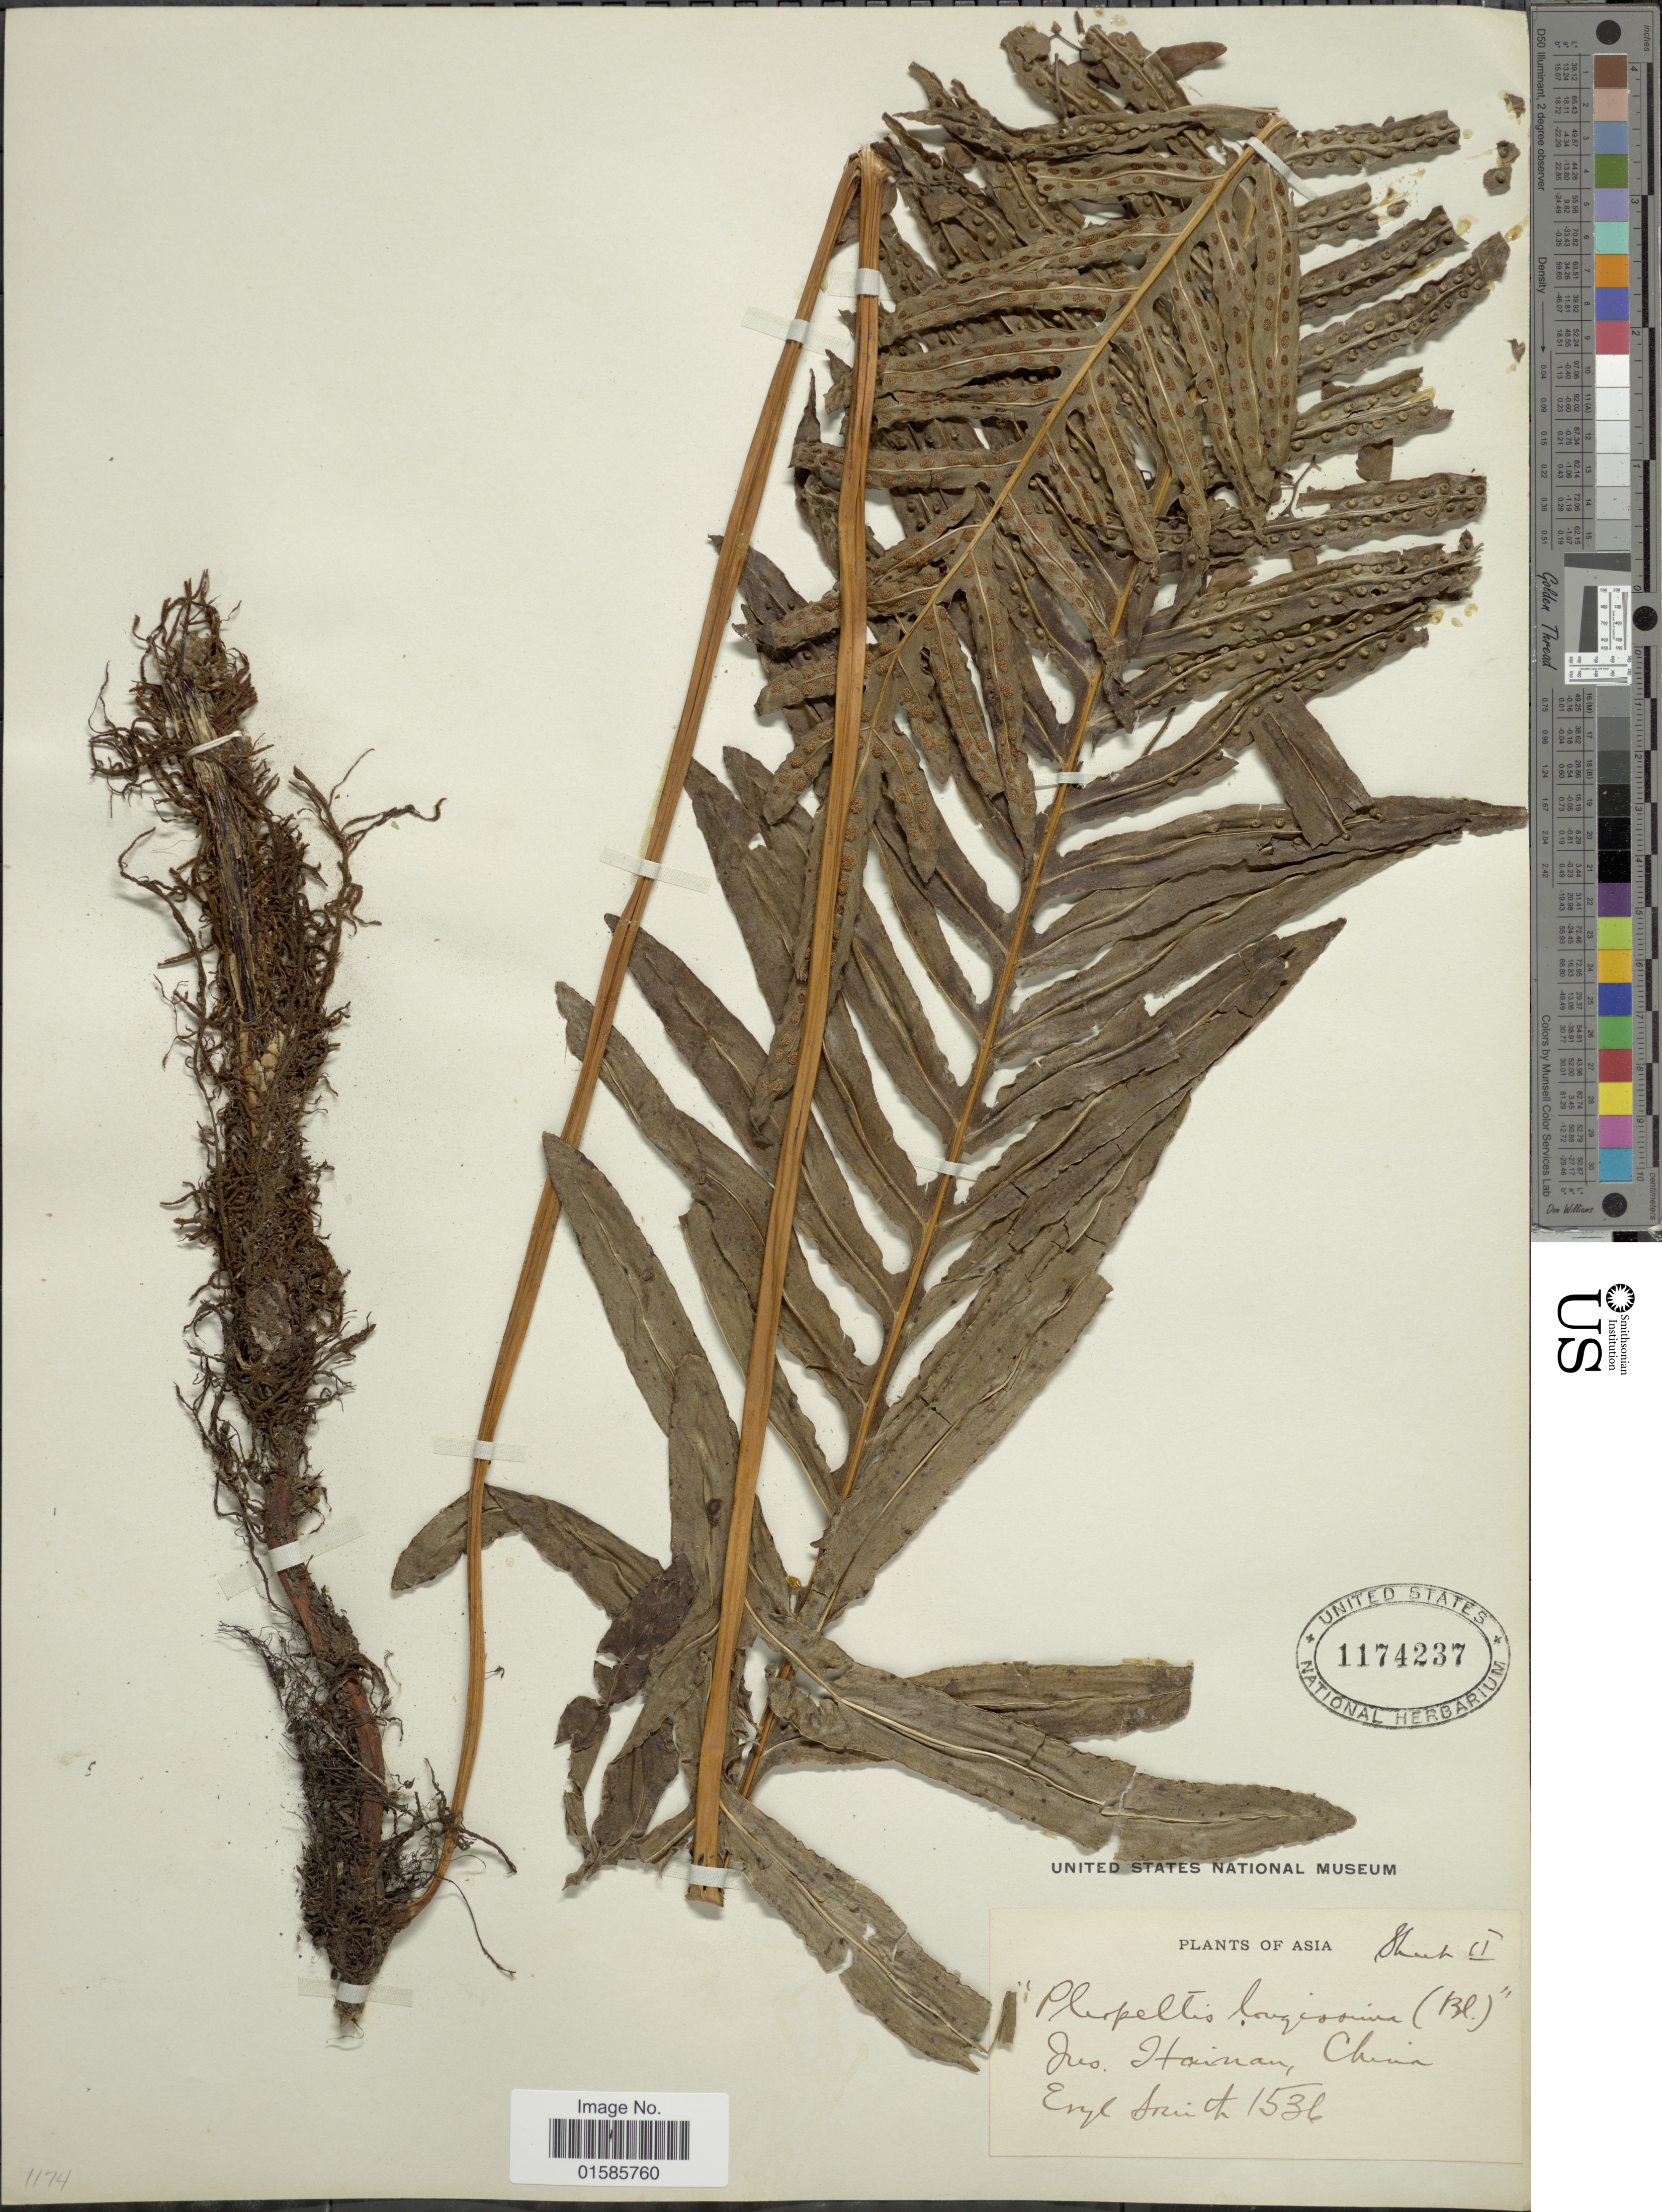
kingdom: Plantae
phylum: Tracheophyta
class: Polypodiopsida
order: Polypodiales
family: Polypodiaceae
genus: Microsorum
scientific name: Microsorum longissimum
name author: Fée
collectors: C. E. Smith Jr.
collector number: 1536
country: China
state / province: Hainan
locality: Ins Hainanm Asia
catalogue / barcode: US 1174237